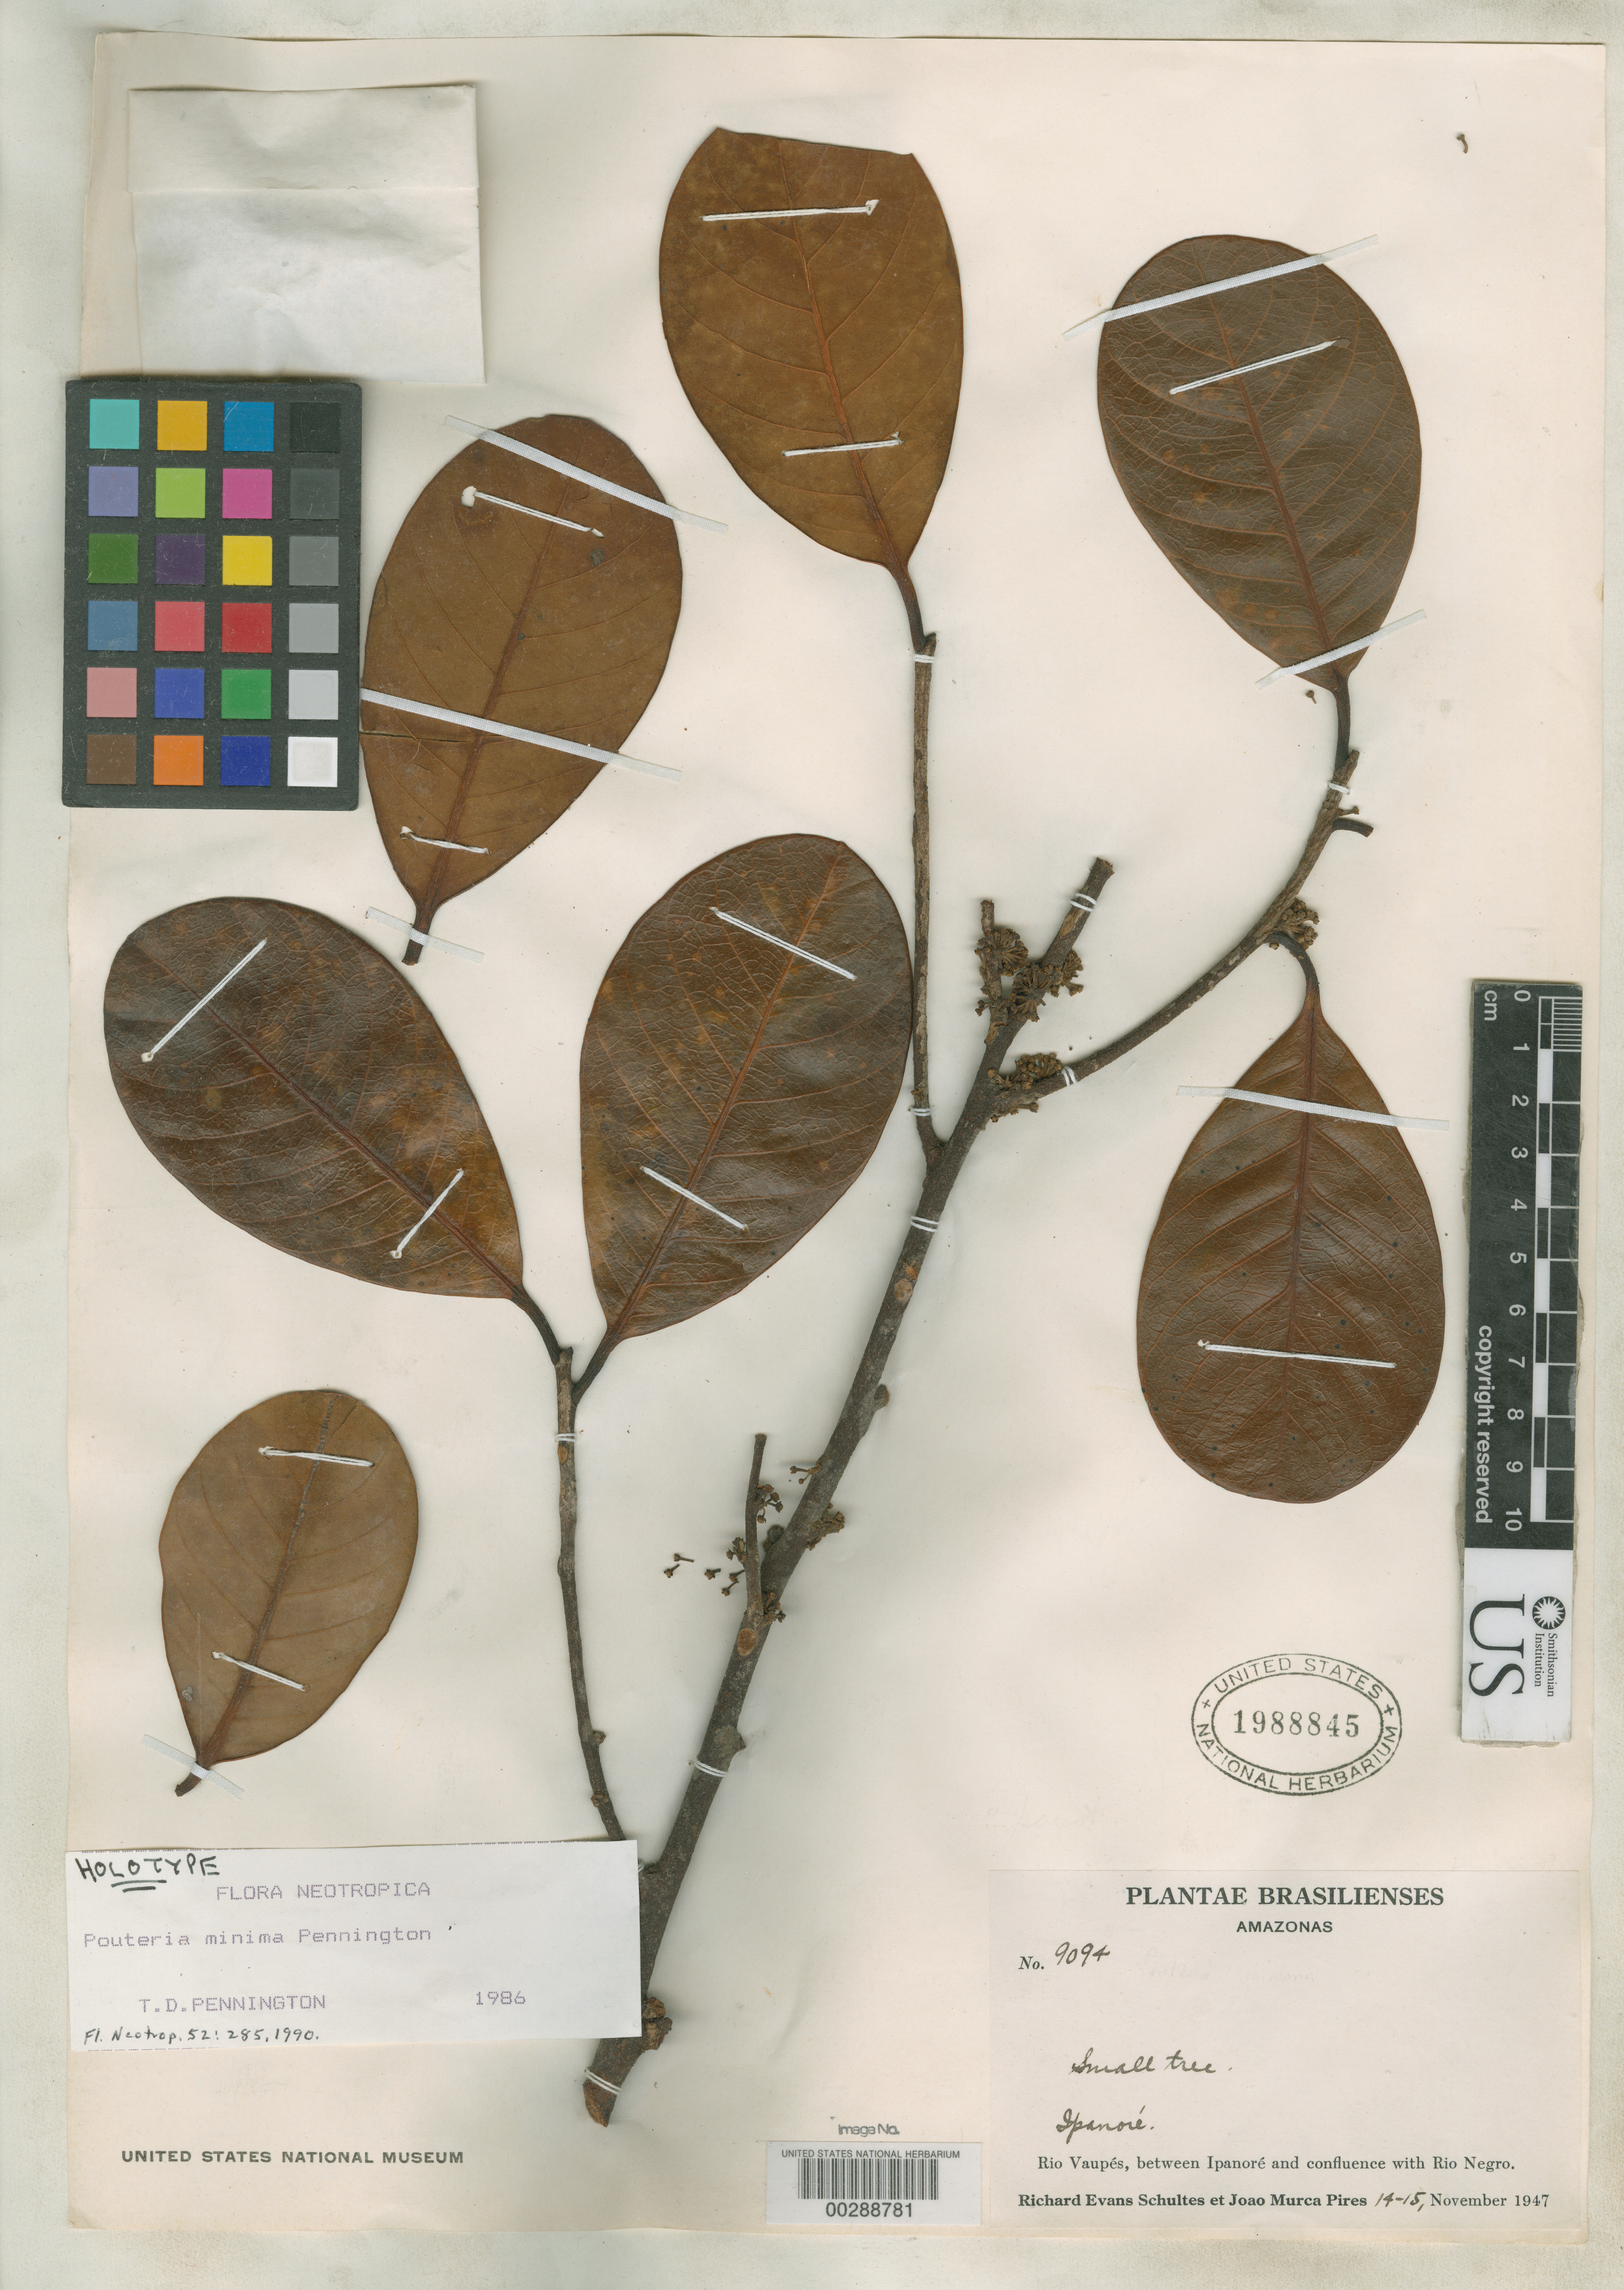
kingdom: Plantae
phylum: Tracheophyta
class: Magnoliopsida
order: Ericales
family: Sapotaceae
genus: Pouteria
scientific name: Pouteria minima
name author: T.D. Penn.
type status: Isotype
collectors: R. E. Schultes & J. M. Pires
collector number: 9094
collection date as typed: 14 Nov 1947 to 15 Nov 1947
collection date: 1947-11-14/1947-11-15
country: Brazil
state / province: Amazonas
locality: Rio Vaupes, between Ipanore and confluence with Rio Negro.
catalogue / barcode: US 1988845